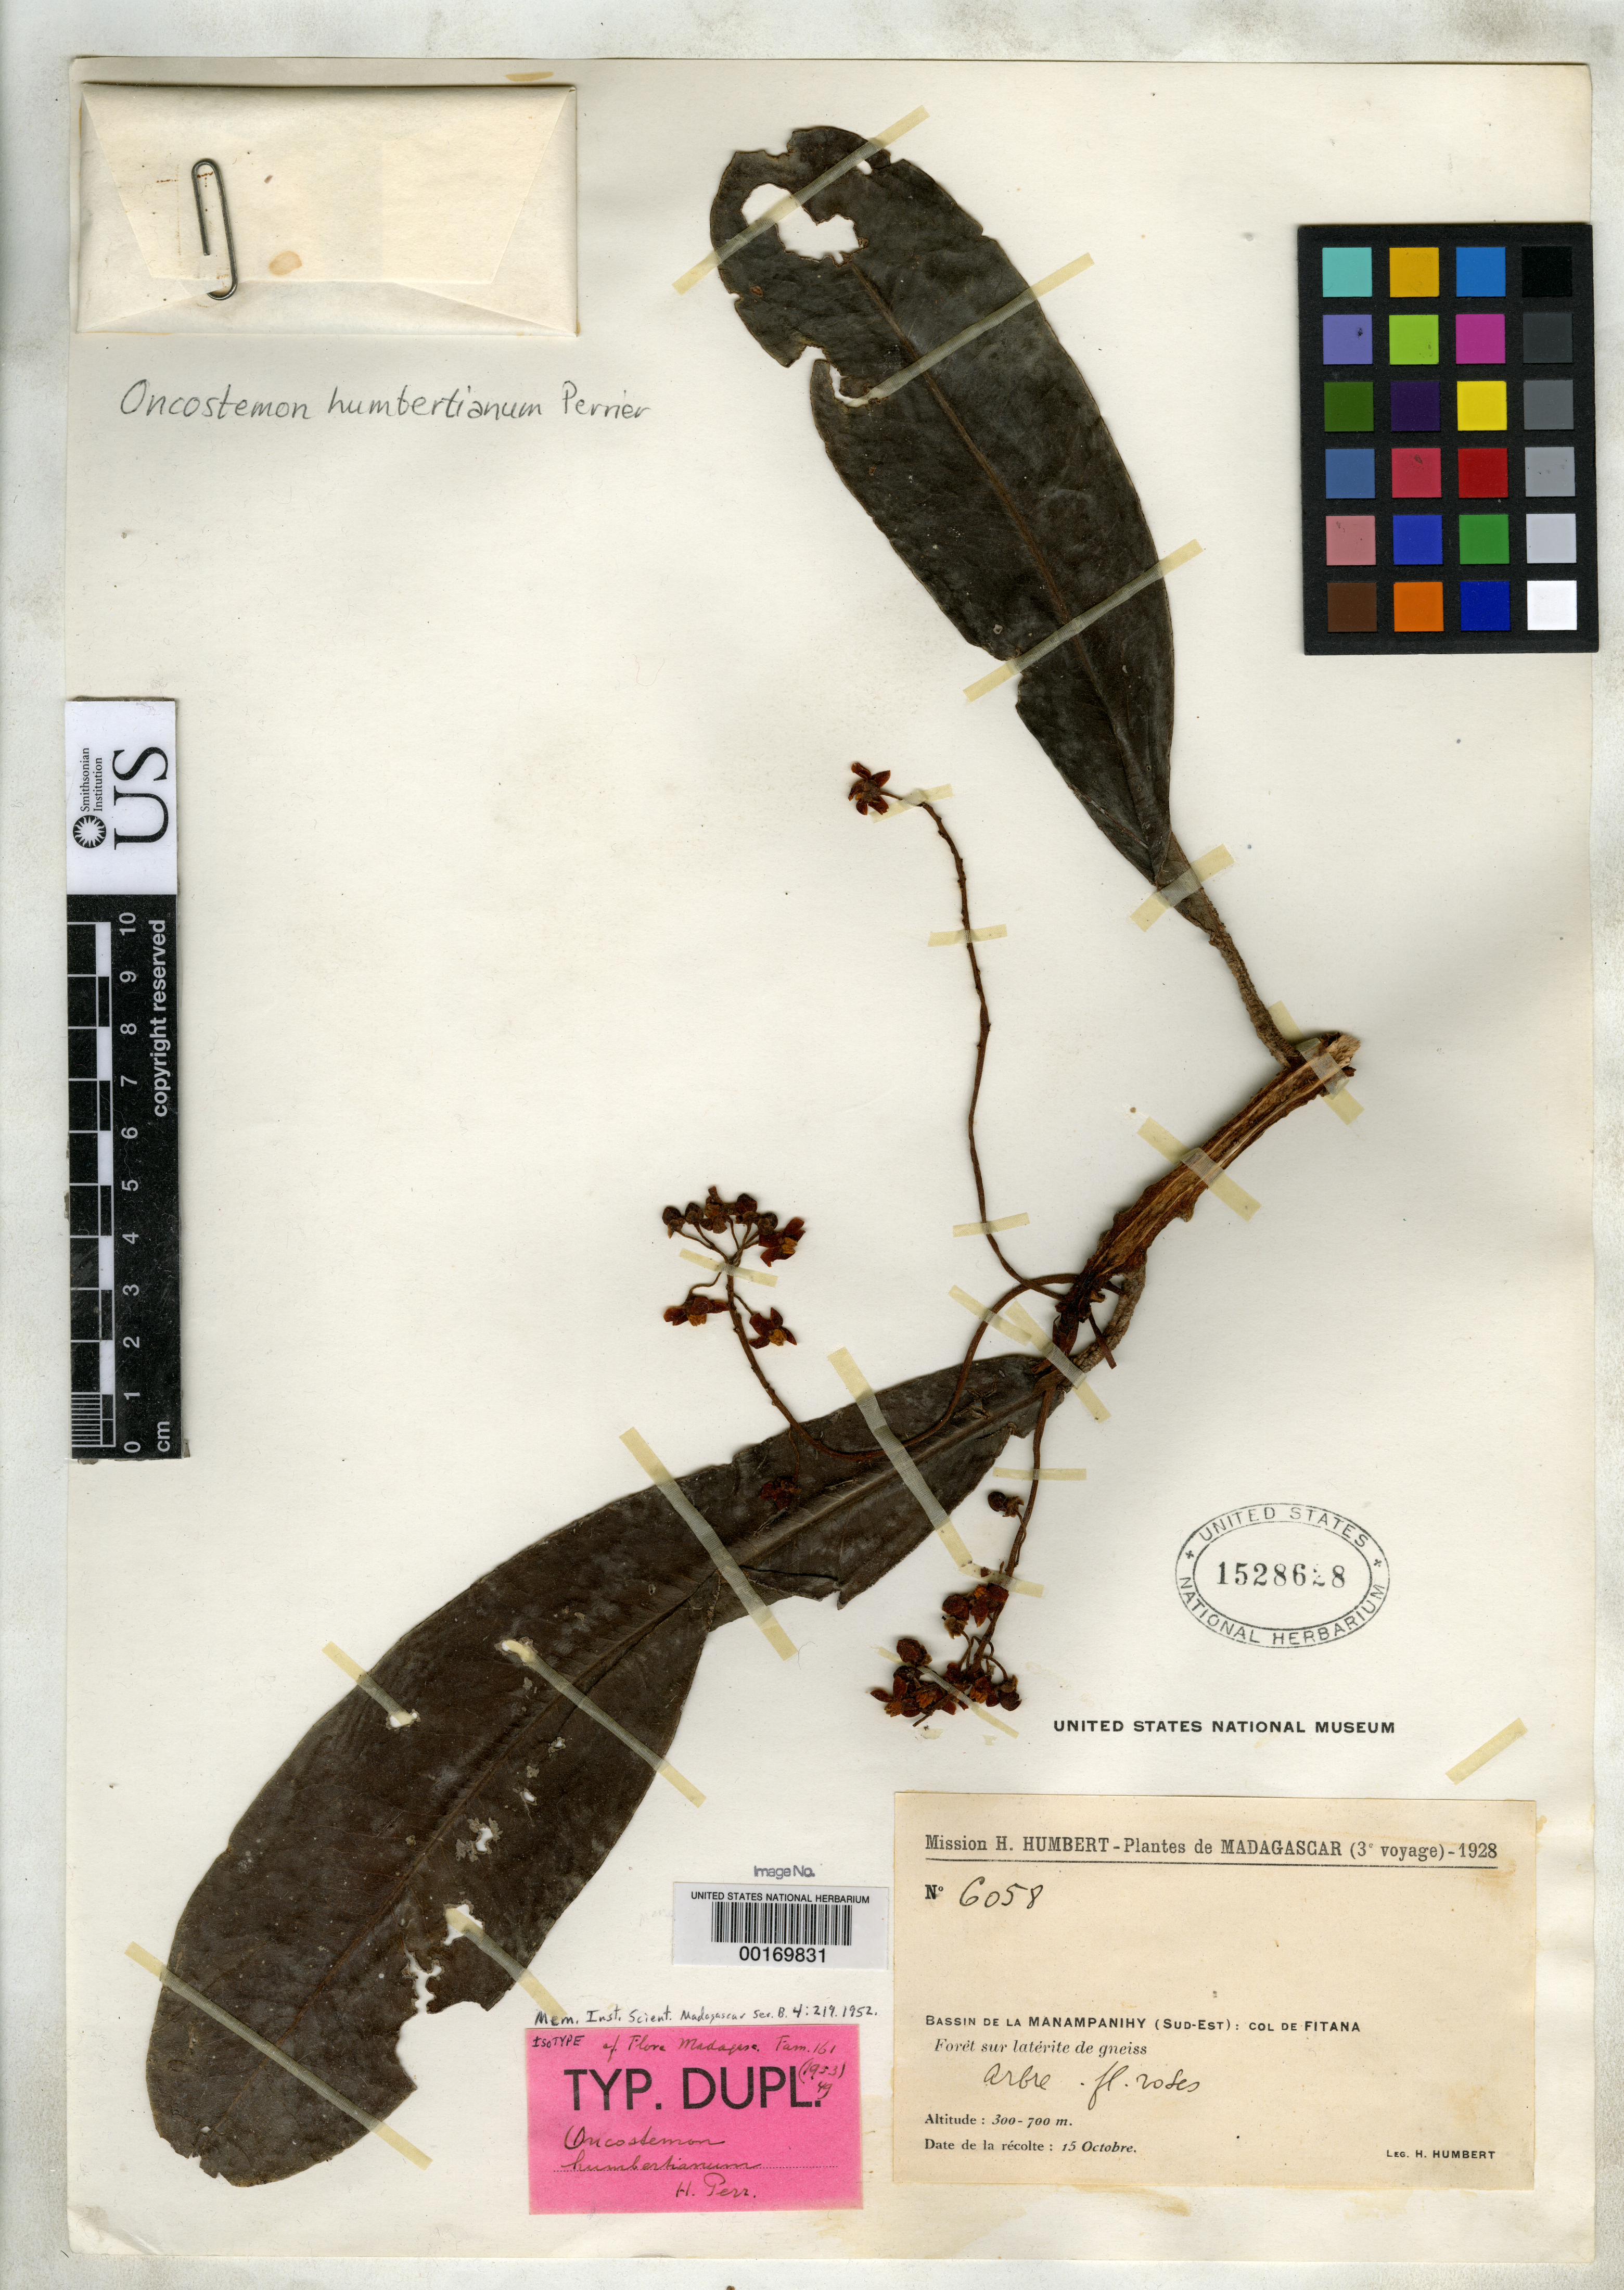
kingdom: Plantae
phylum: Tracheophyta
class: Magnoliopsida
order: Ericales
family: Primulaceae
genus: Oncostemon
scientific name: Oncostemon humbertianum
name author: H. Perrier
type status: Isotype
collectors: H. Humbert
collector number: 6058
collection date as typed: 15 Oct 1928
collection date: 1928-10-15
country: Madagascar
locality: Bassin de La Manampanihy (Sude-est): Col de Fitana.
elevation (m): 300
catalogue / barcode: US 1528628